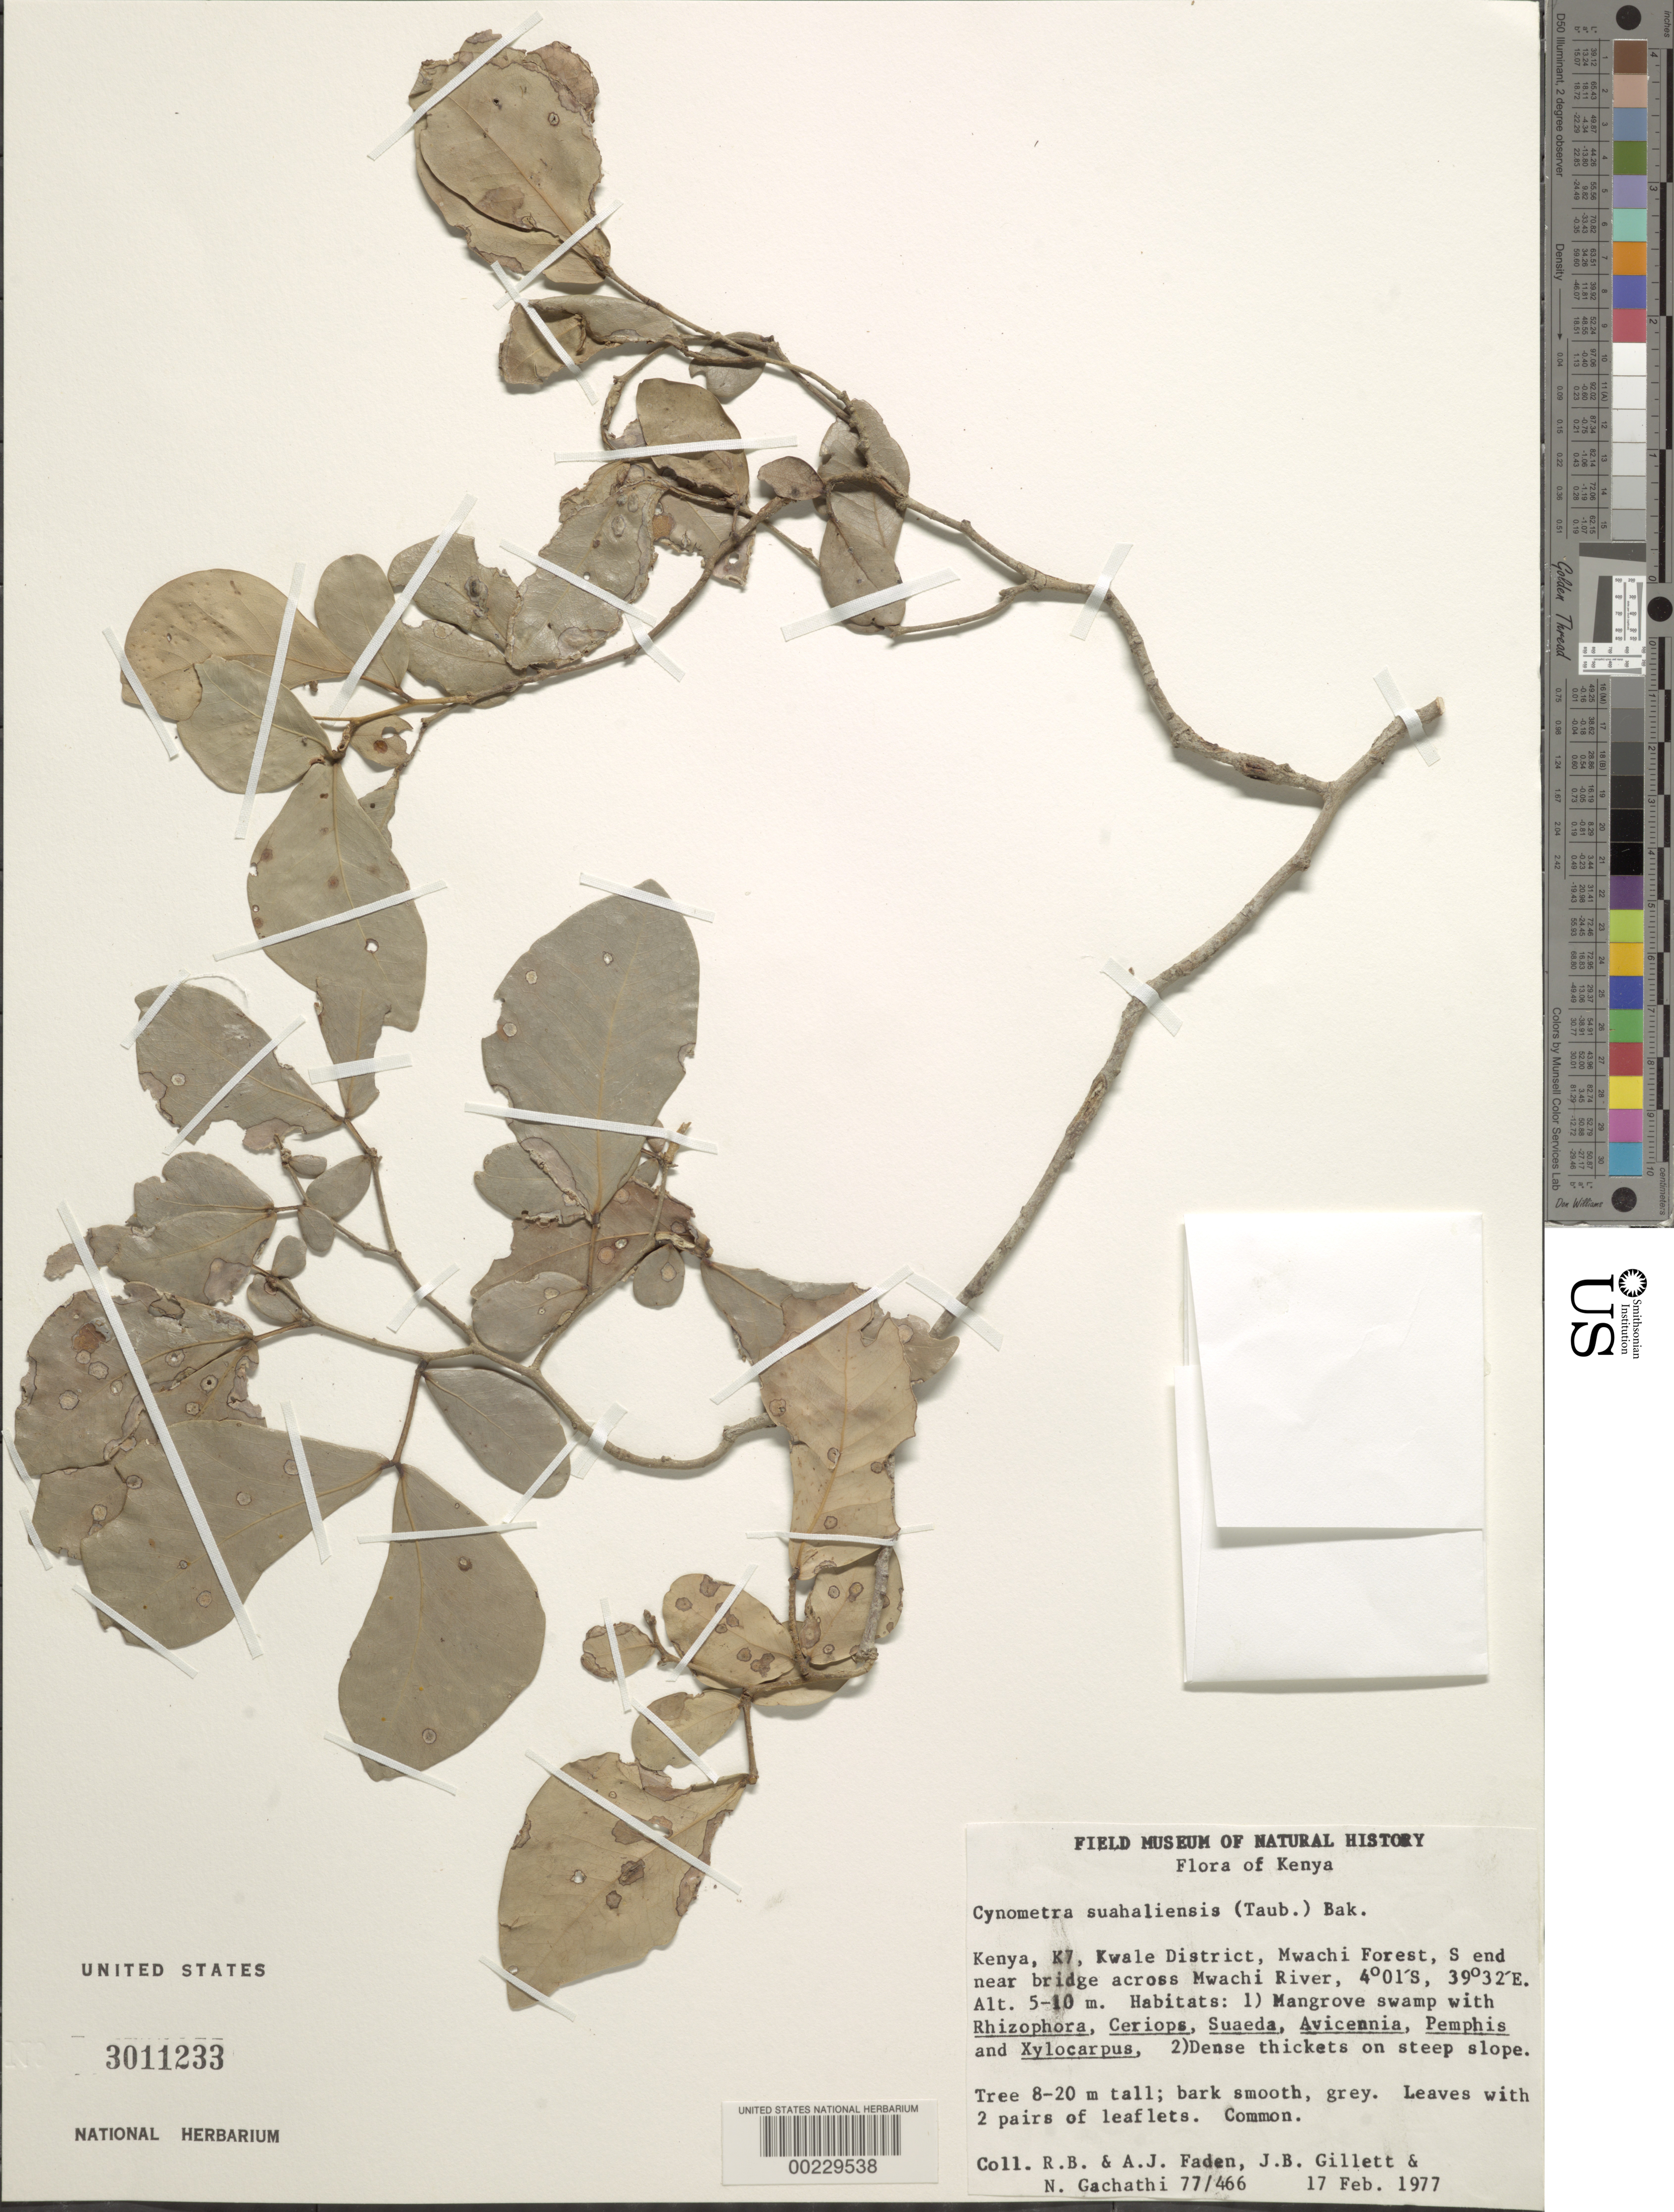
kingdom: Plantae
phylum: Tracheophyta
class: Magnoliopsida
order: Fabales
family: Fabaceae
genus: Cynometra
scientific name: Cynometra suaheliensis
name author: Baker f.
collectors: R. B. Faden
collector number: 77/466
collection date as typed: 17 Feb 1977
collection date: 1977-02-17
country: Kenya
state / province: Kwale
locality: Mwachi Forest, S end near bridge across Mwachi River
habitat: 1)mangrove swamp; 2)dense thickets on steep slope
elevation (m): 5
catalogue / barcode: US 3011233